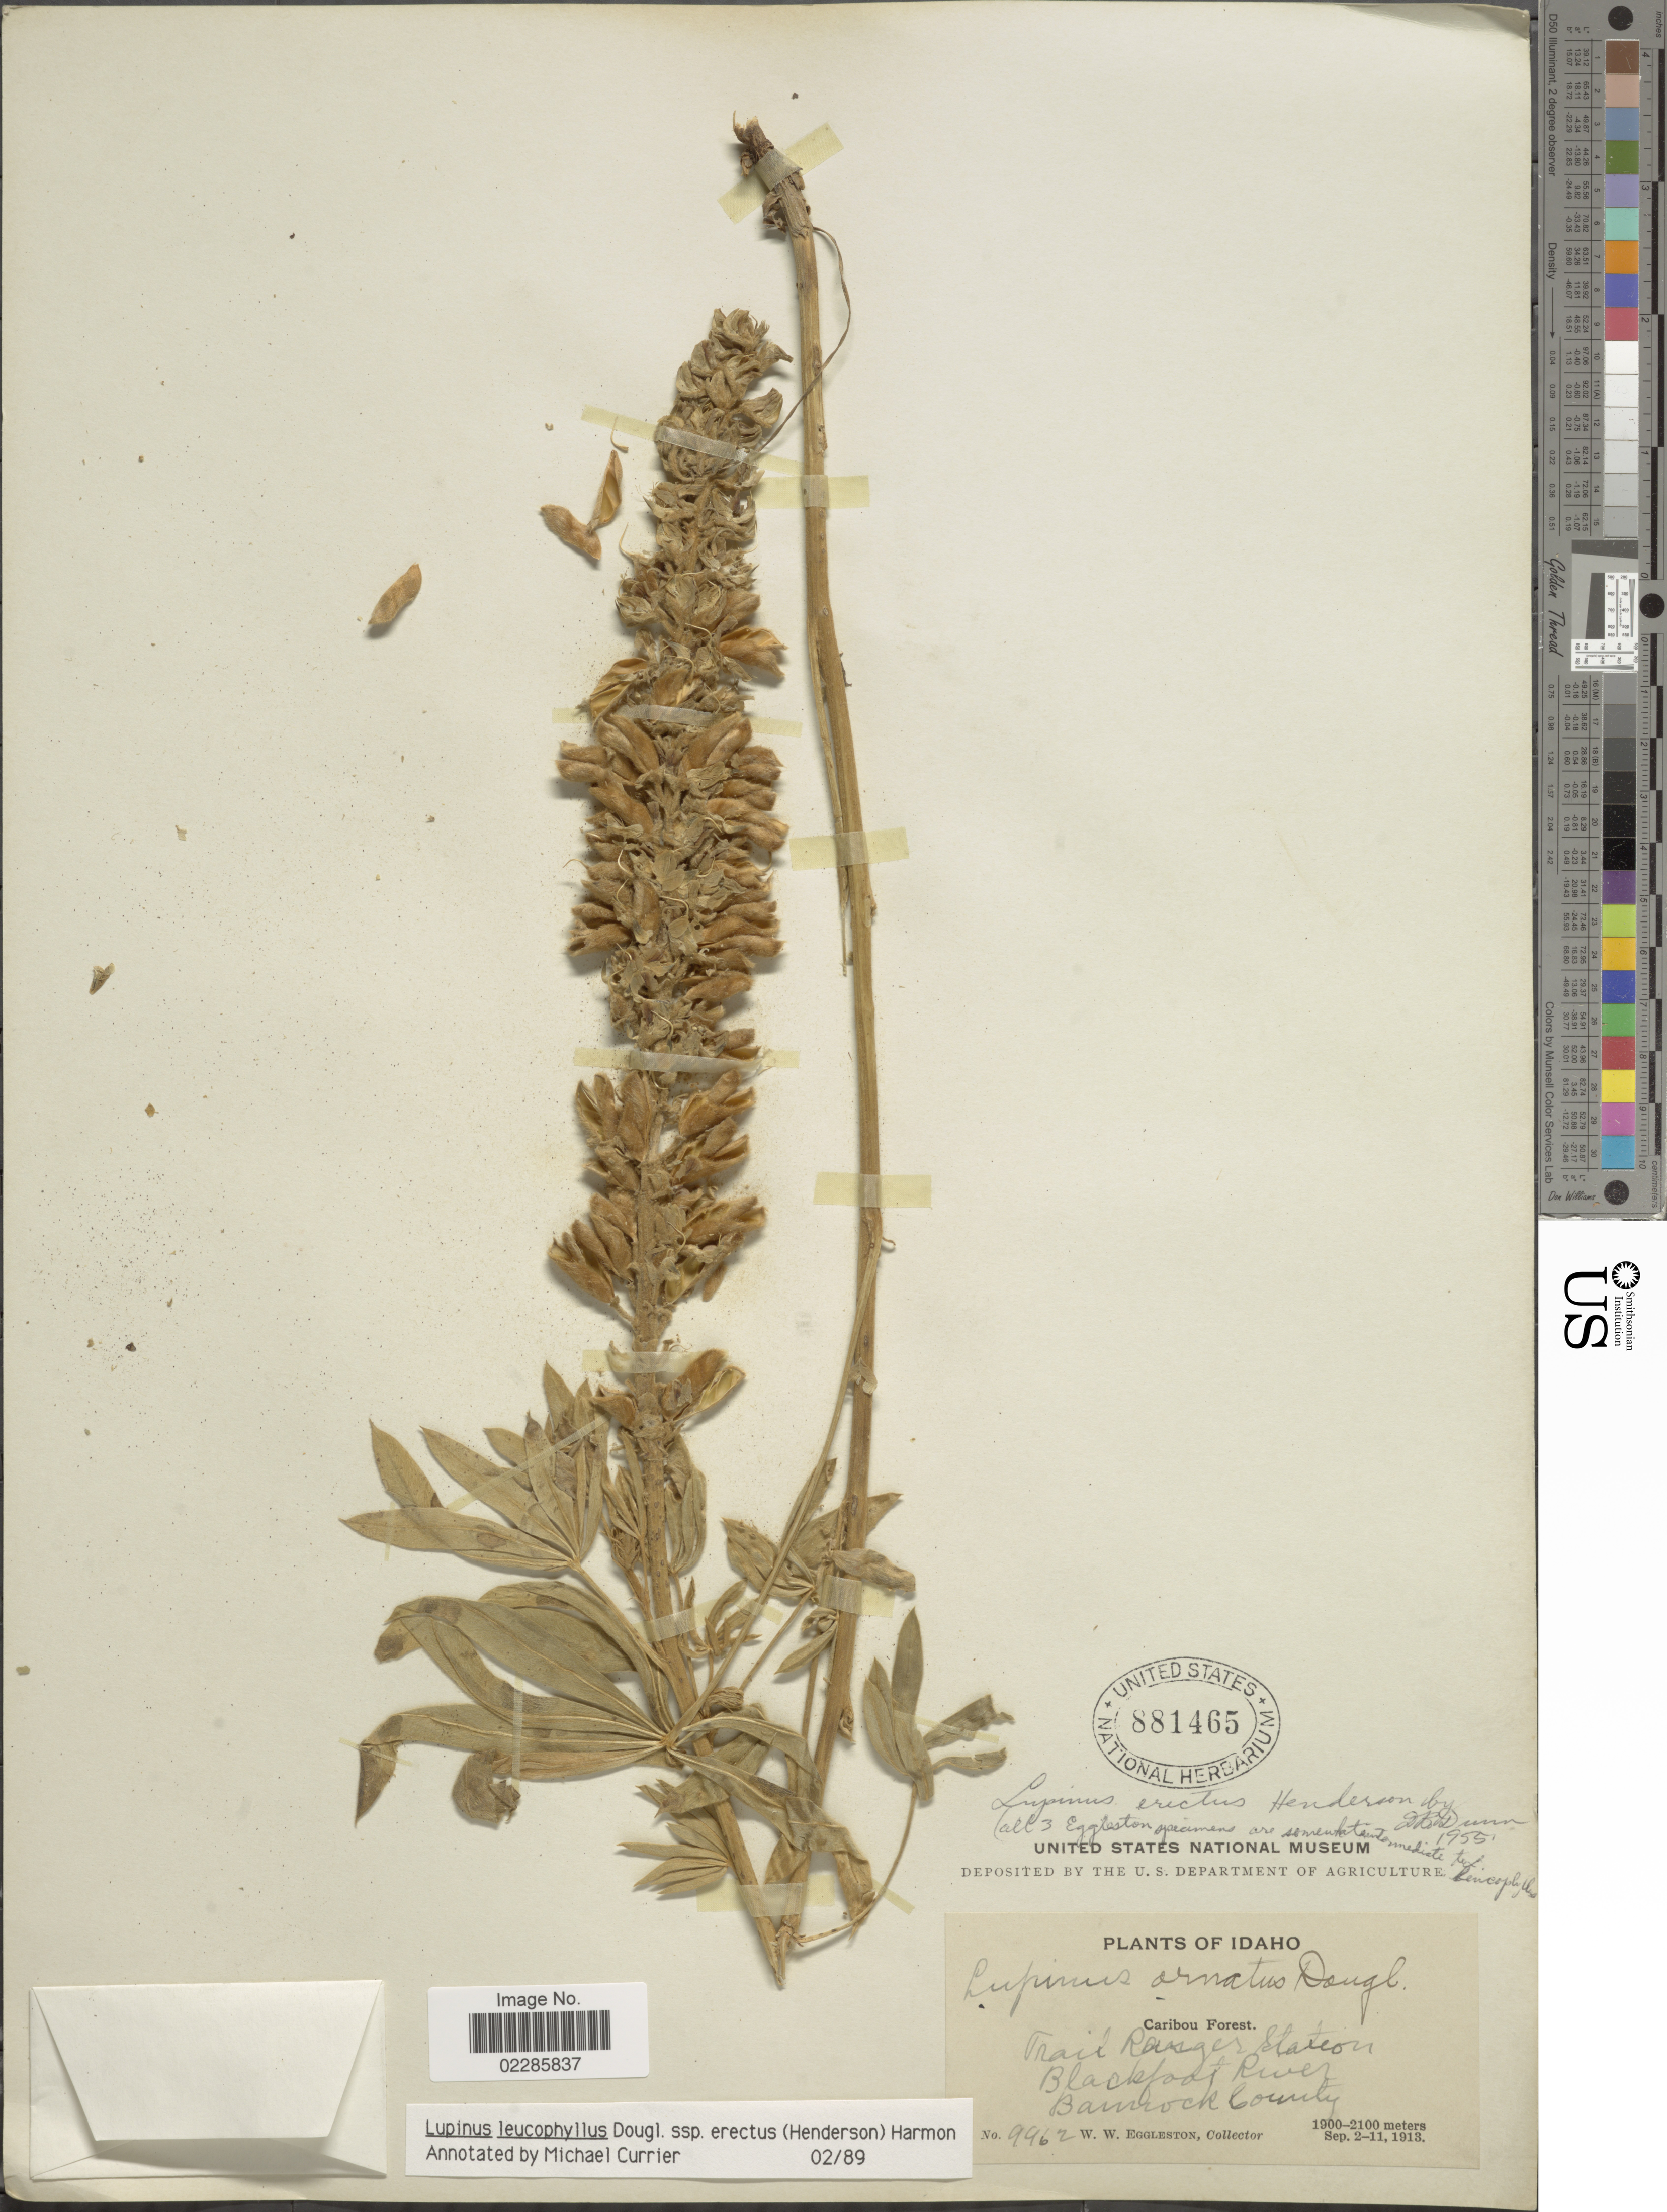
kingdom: Plantae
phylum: Tracheophyta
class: Magnoliopsida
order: Fabales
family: Fabaceae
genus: Lupinus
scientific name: Lupinus leucophyllus subsp. erectus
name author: (Douglass M.Hend.) Harmon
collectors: W. W. Eggleston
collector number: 9962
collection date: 1913-09-02/1913-09-11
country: United States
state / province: Idaho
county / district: Bannock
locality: Caribou Forest, Trail Ranger Station, Black foot River, Bannock County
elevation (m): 1900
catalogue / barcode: US 881465